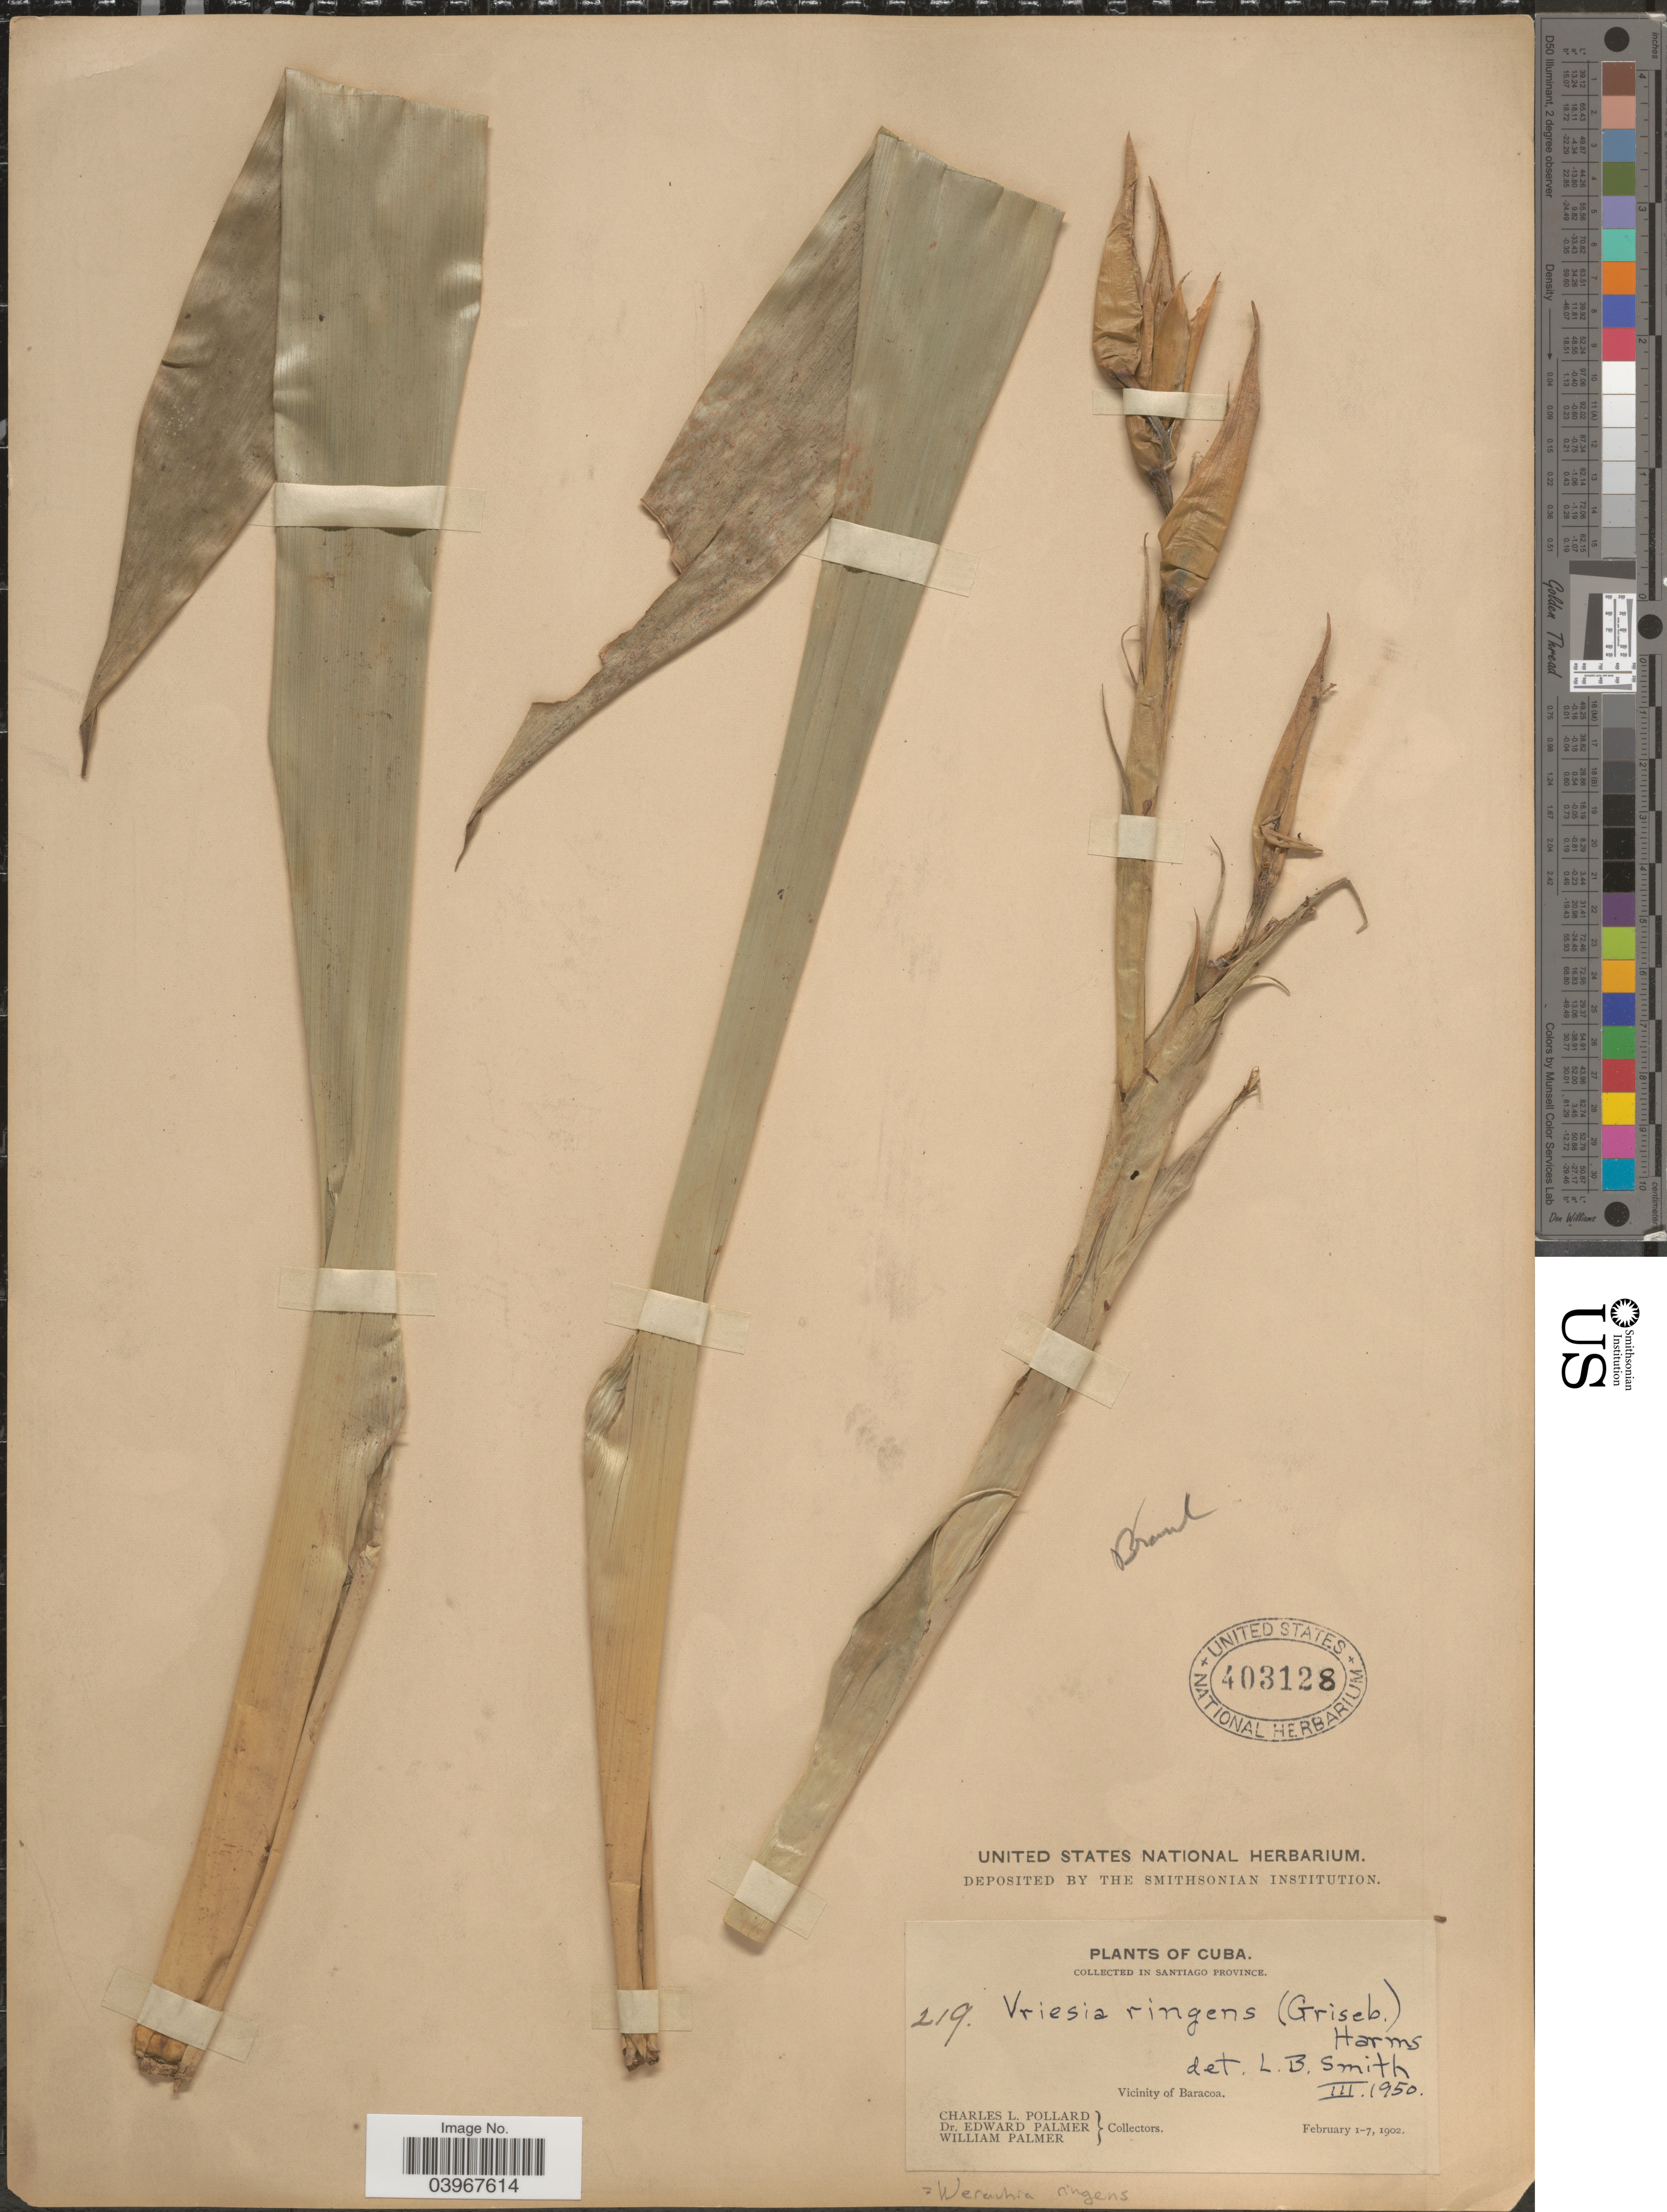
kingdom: Plantae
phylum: Tracheophyta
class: Liliopsida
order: Poales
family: Bromeliaceae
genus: Werauhia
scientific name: Werauhia ringens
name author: (Griseb.) J.R. Grant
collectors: C. L. Pollard, E. Palmer & W. Palmer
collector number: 219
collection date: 1902-02-01/1902-02-07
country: Cuba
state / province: Santiago de Cuba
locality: In Santiago Province. Vicinity of Baracoa.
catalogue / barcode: US 403128